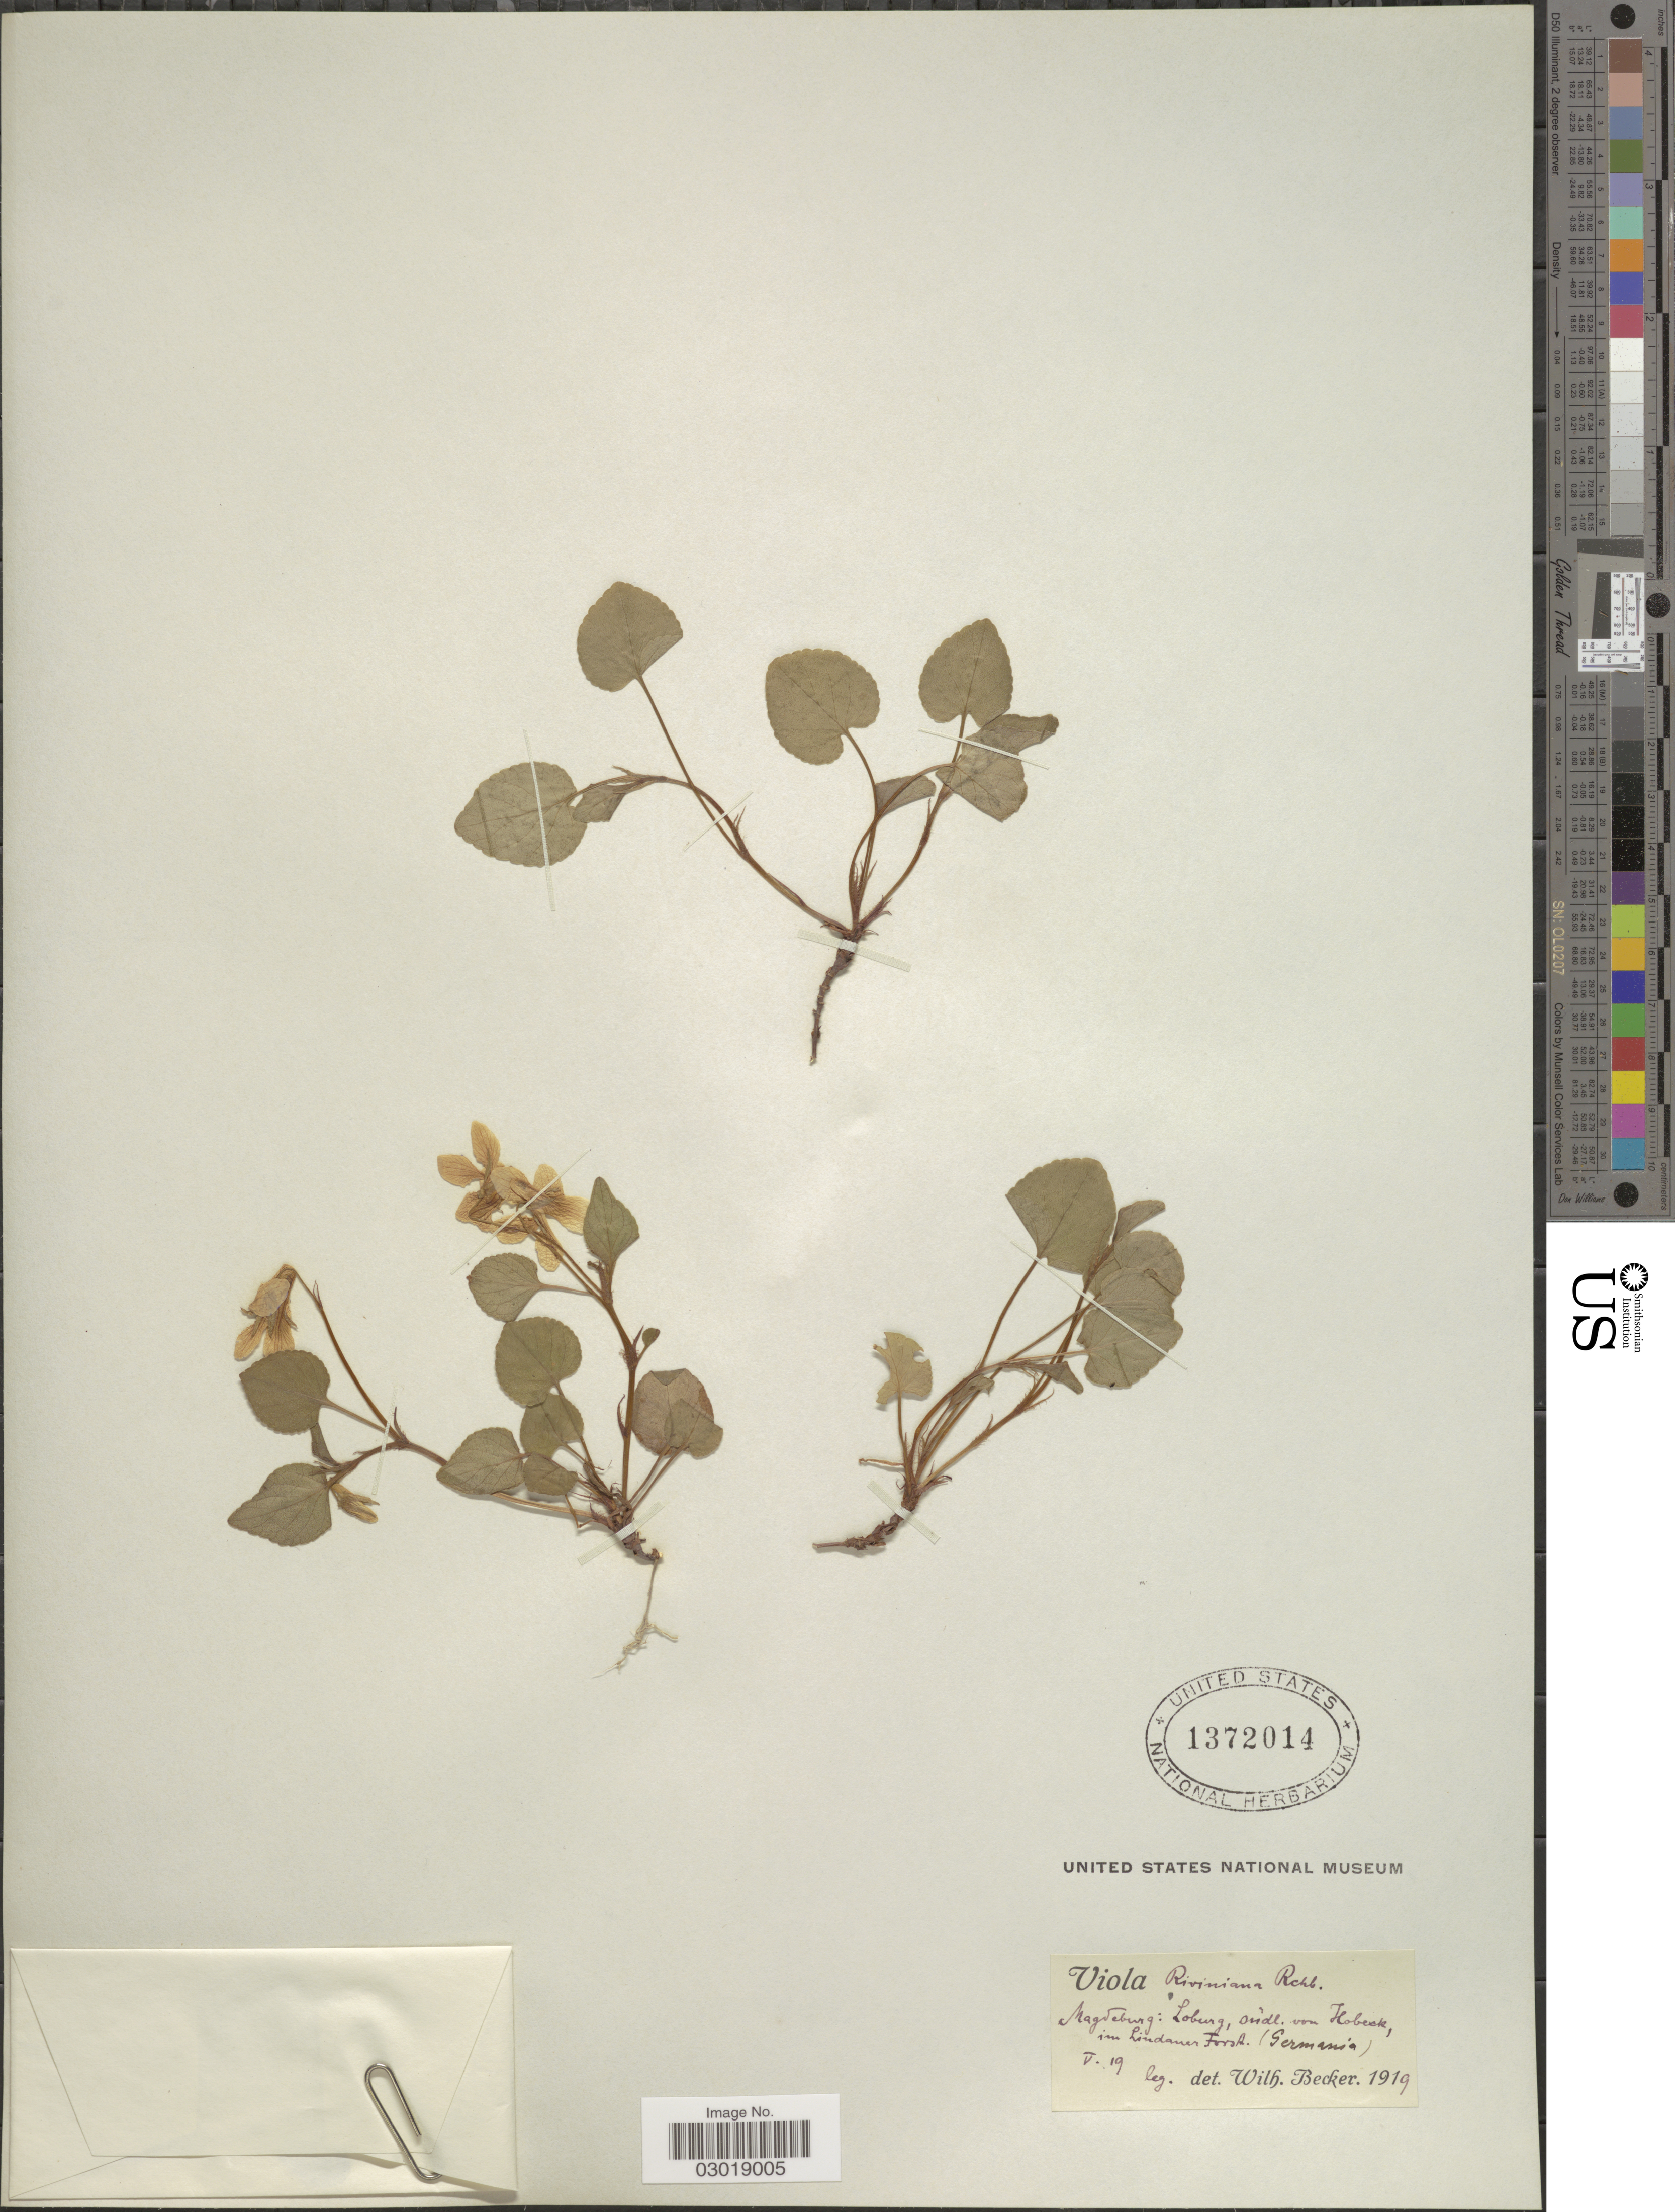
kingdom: Plantae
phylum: Tracheophyta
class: Magnoliopsida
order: Malpighiales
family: Violaceae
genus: Viola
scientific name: Viola riviniana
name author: Rchb.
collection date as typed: Transcribed d/m/y: /5/19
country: Germany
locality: Magdeburg: Loburg, orïdl. von Hobeck, im Lindaner Forst. [interpreted]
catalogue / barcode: US 1372014